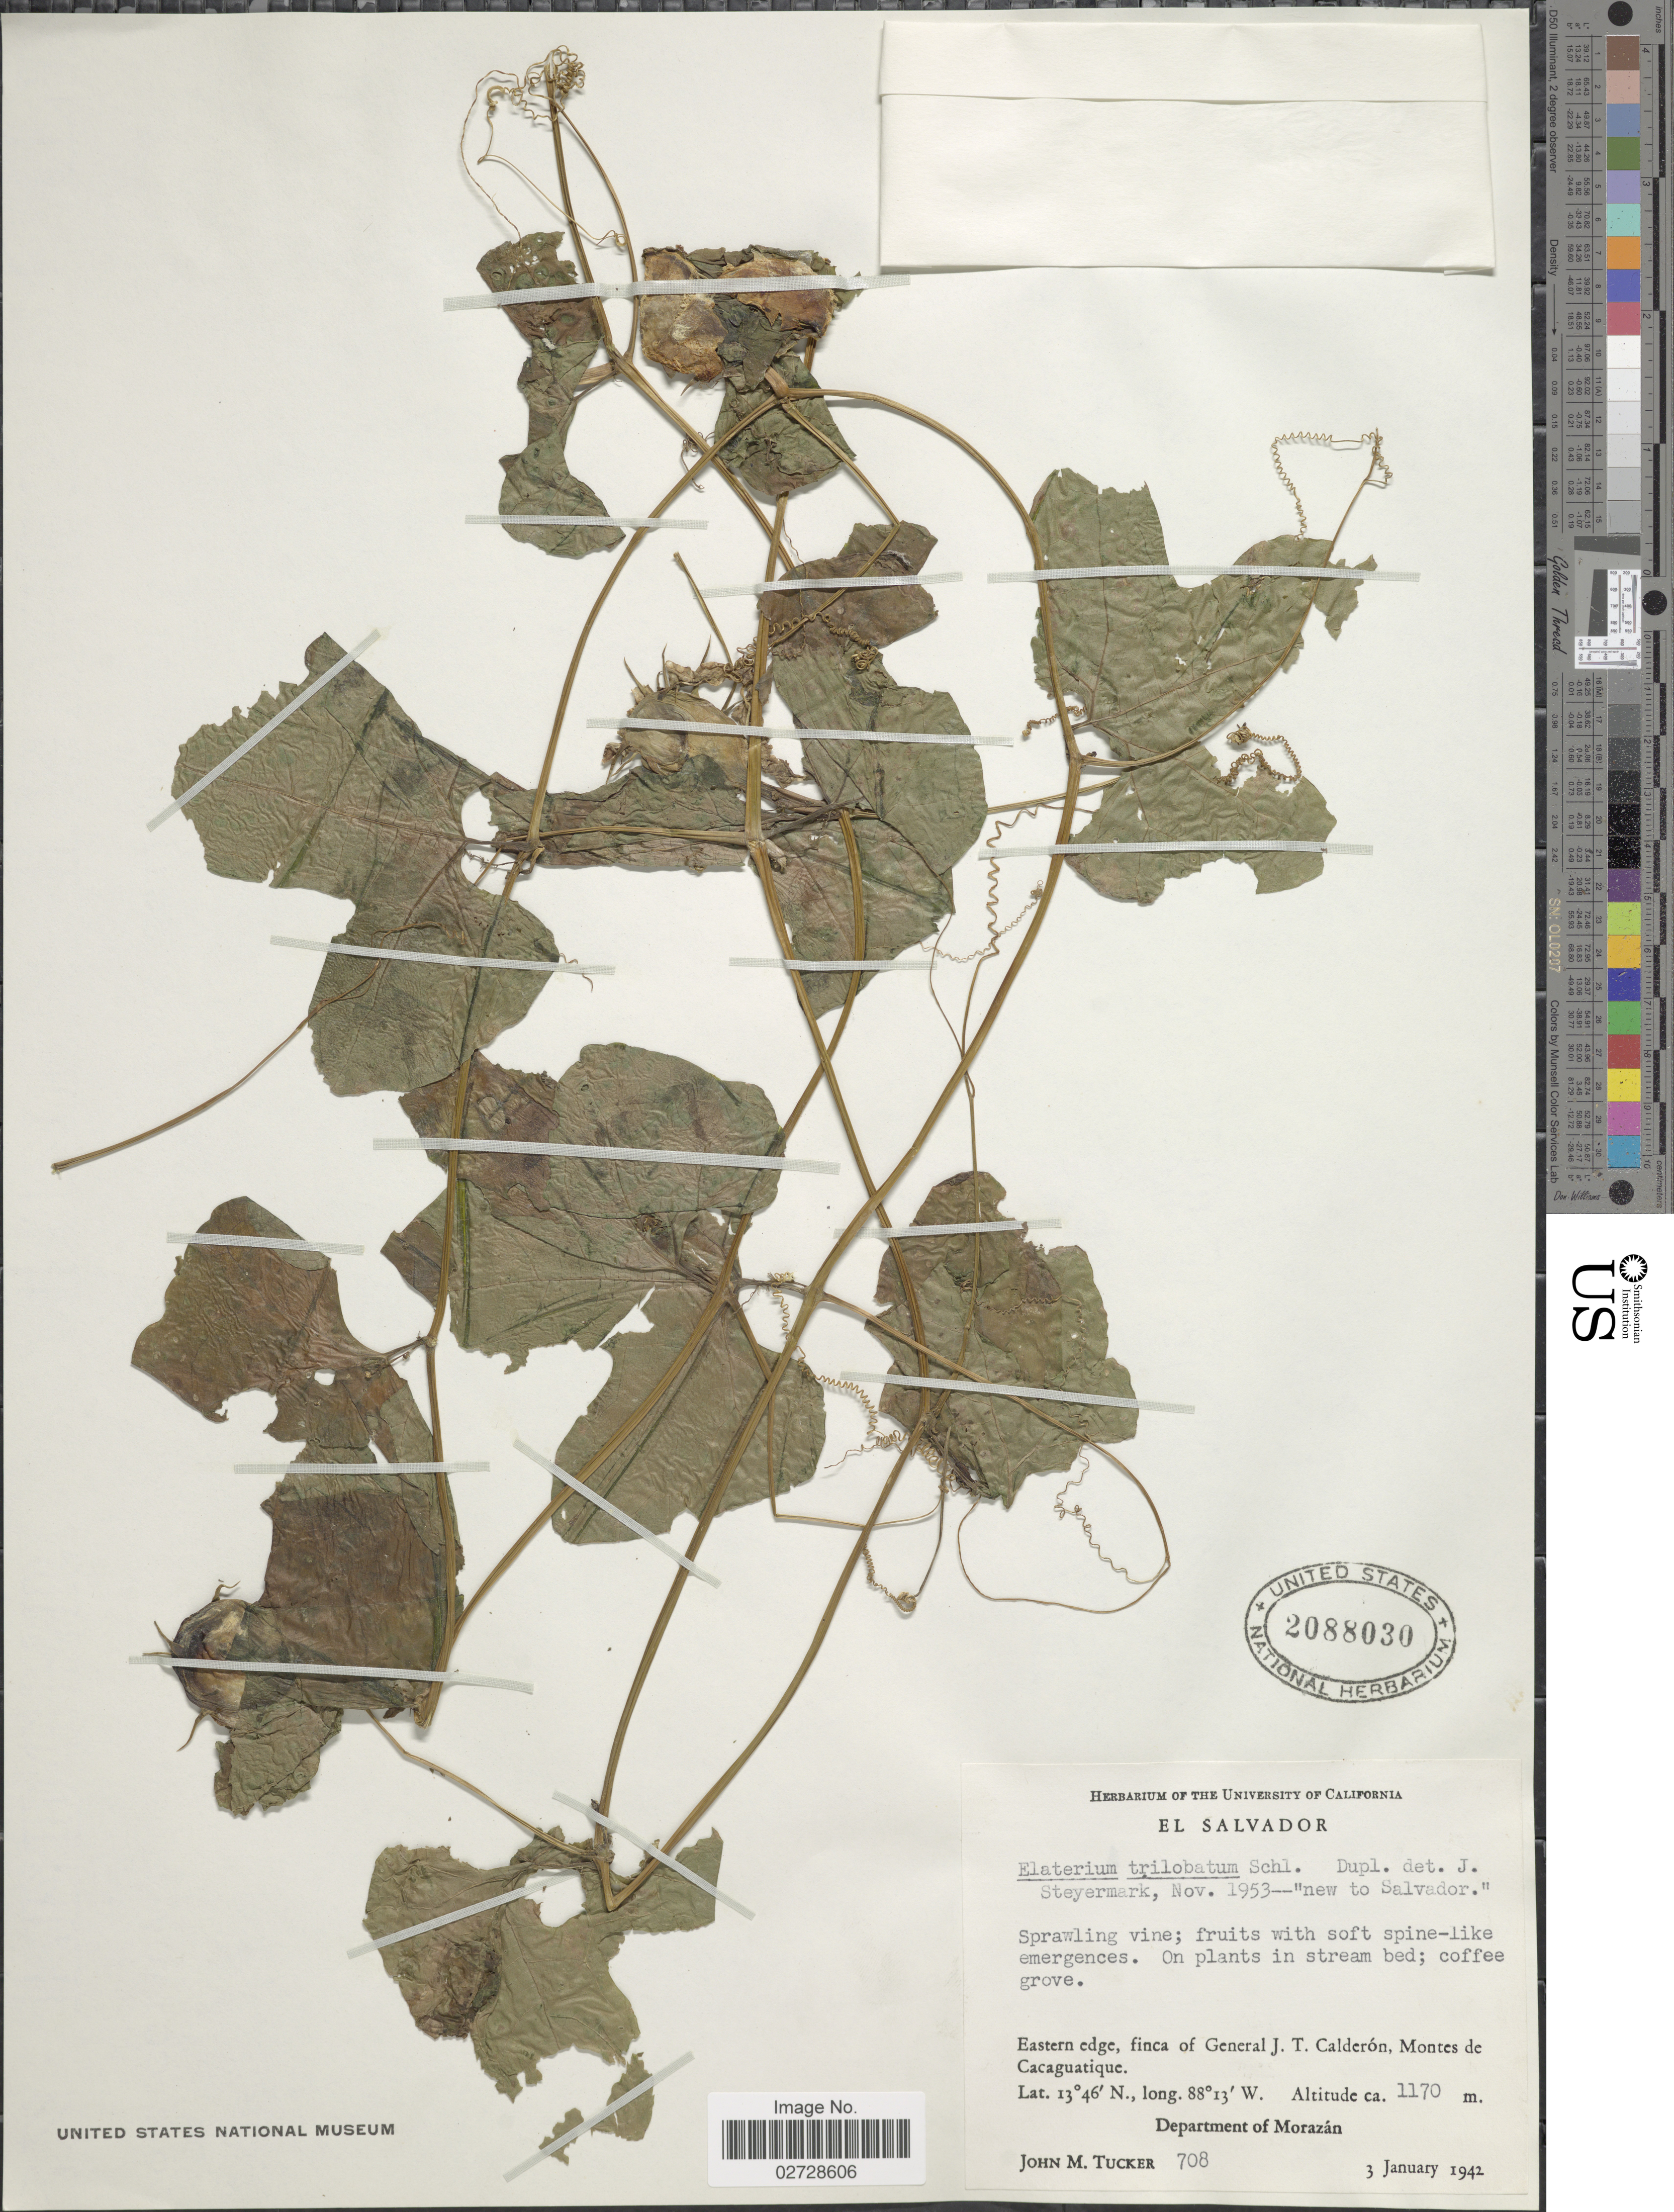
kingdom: Plantae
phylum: Tracheophyta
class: Magnoliopsida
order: Cucurbitales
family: Cucurbitaceae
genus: Cyclanthera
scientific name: Cyclanthera brachystachya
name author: (DC.) Cogn.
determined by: Strong, Mark T., (BOT), Smithsonian Institution - National Museum of Natural History (UNITED STATES)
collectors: J. M. Tucker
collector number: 708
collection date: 1942-01-03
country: El Salvador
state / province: Morazan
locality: On plants in stream bed, Eastern edge, finca of General J. T. Calderon, Montes de Cacaguatique.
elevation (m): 1170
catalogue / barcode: US 2088030